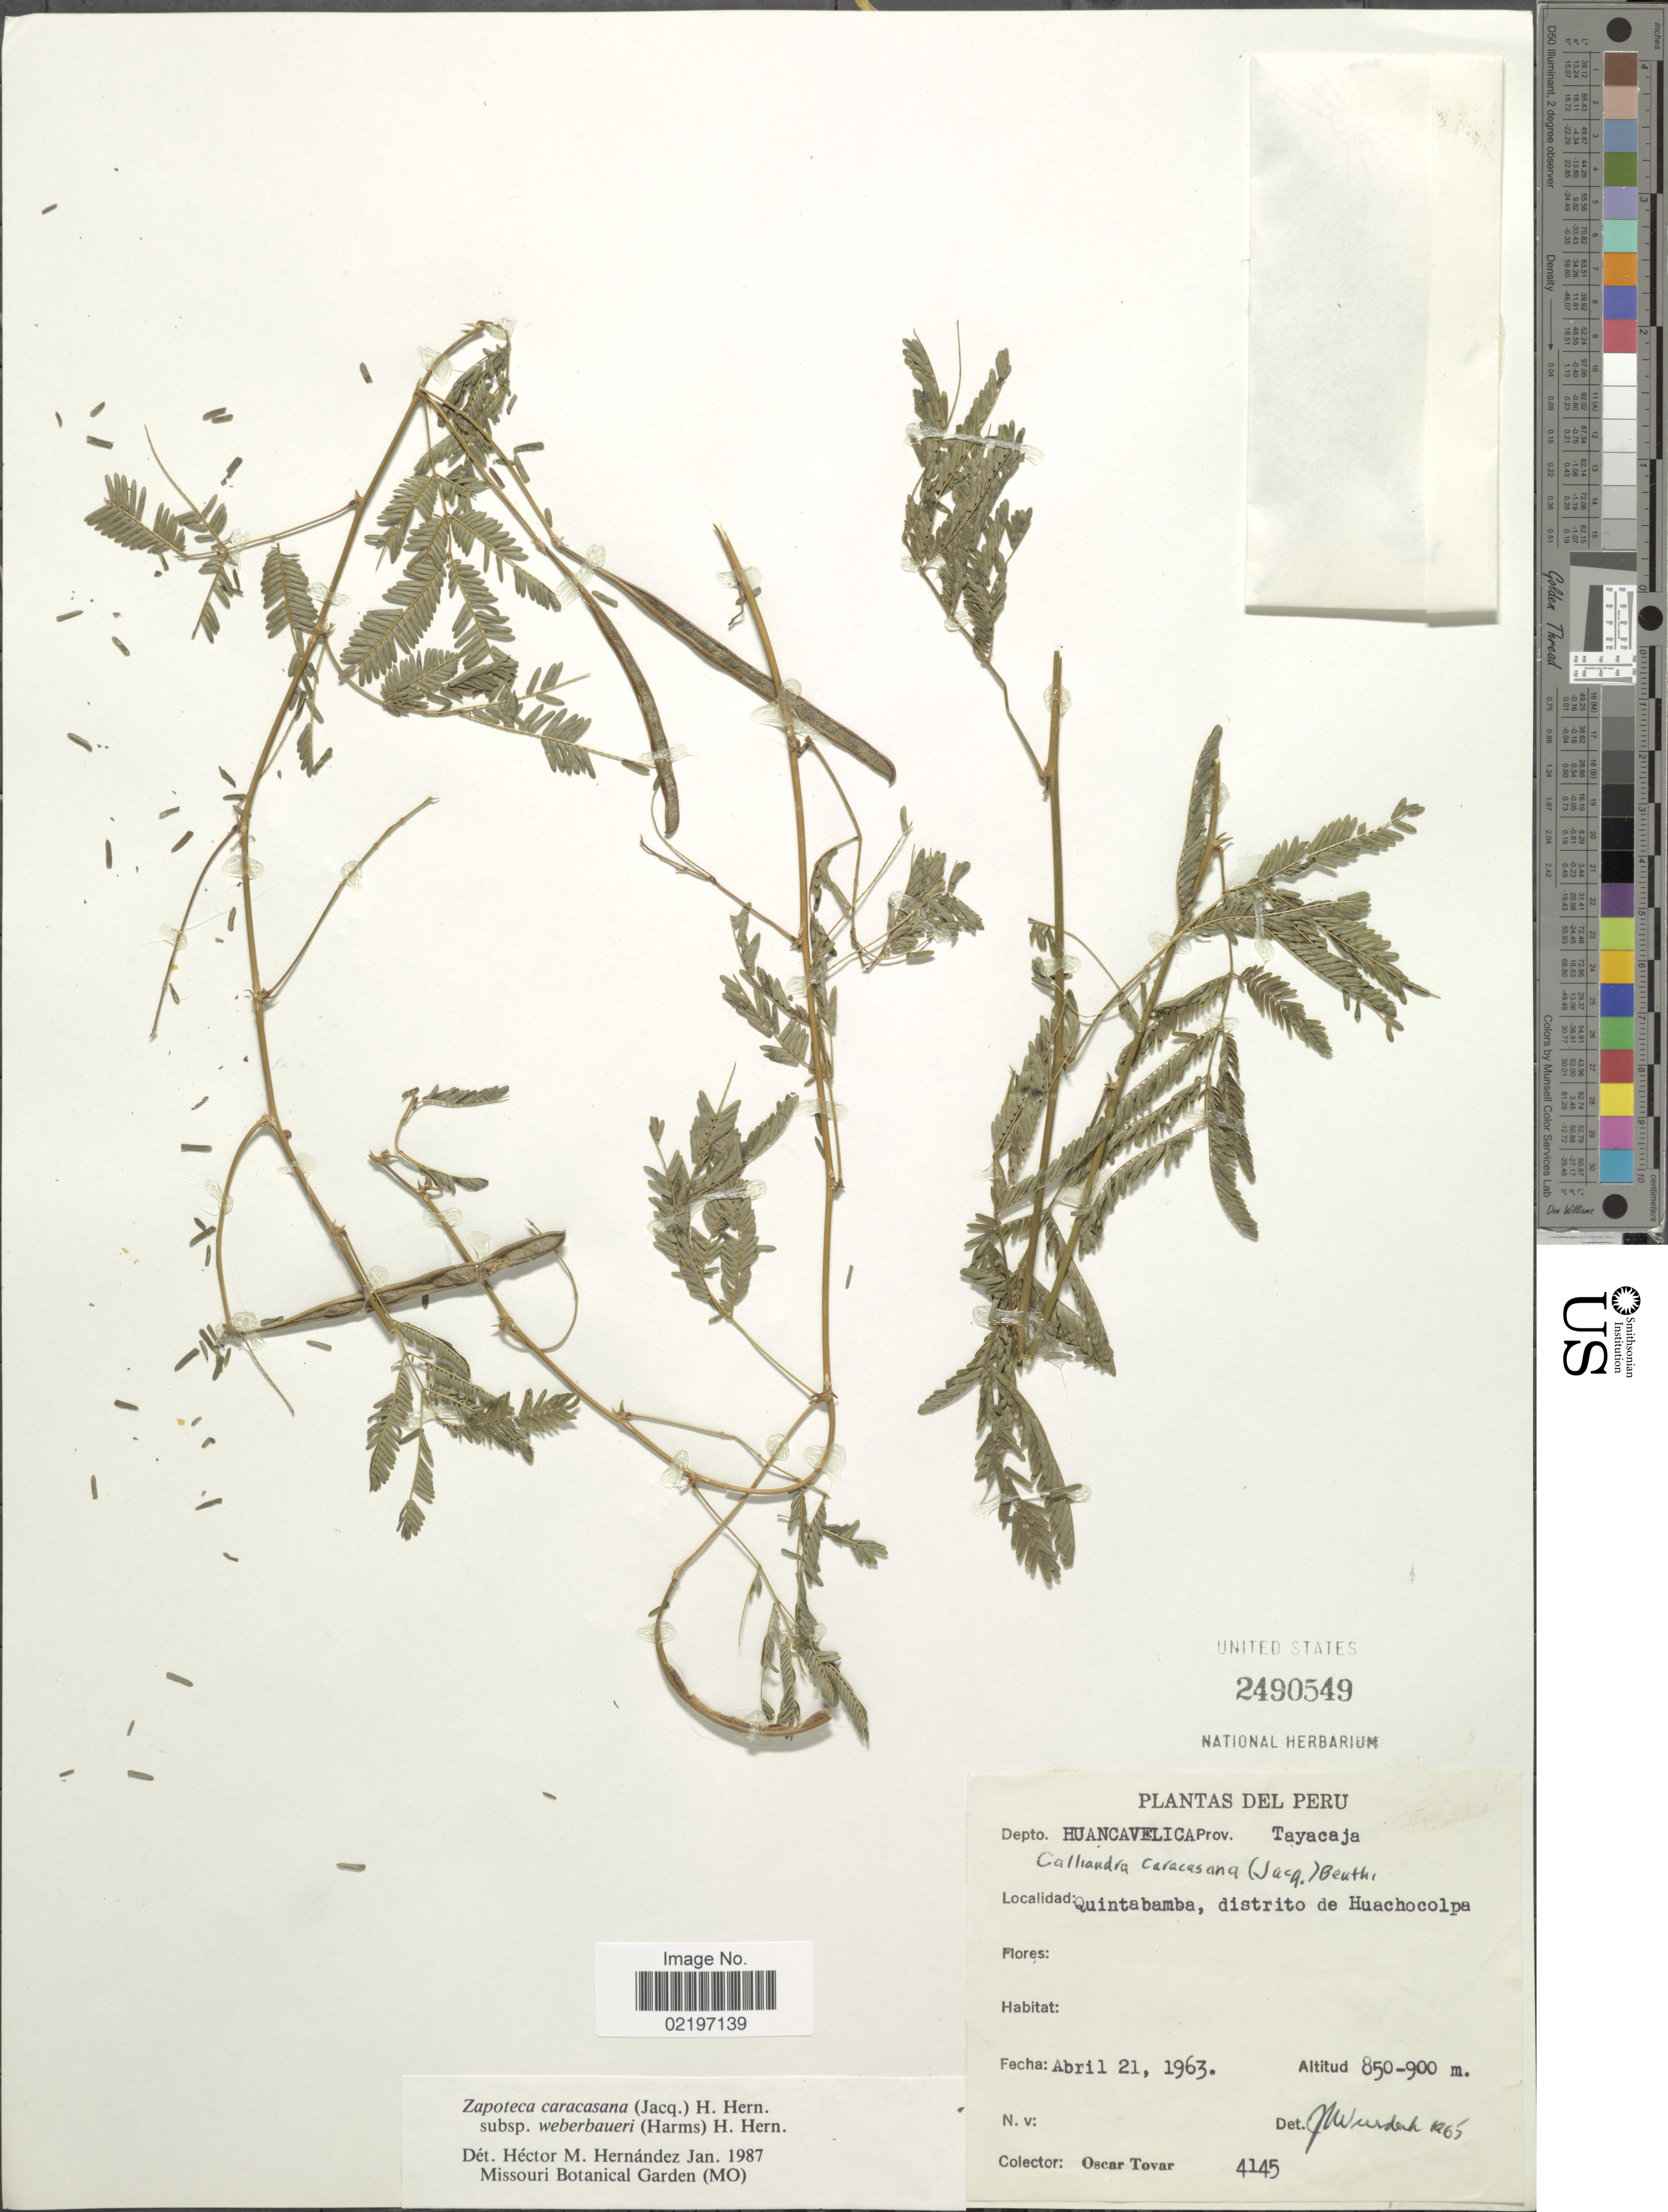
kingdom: Plantae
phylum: Tracheophyta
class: Magnoliopsida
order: Fabales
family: Fabaceae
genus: Zapoteca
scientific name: Zapoteca caracasana subsp. weberbaueri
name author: (Harms) H.M. Hern.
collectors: O. Tovar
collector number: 4145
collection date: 1963-04-21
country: Peru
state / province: Huancavelica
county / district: Tayacaja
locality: Prov. Tayacaja, Quinyabamba, distrito de Huachocolpa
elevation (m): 850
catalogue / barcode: US 2490549